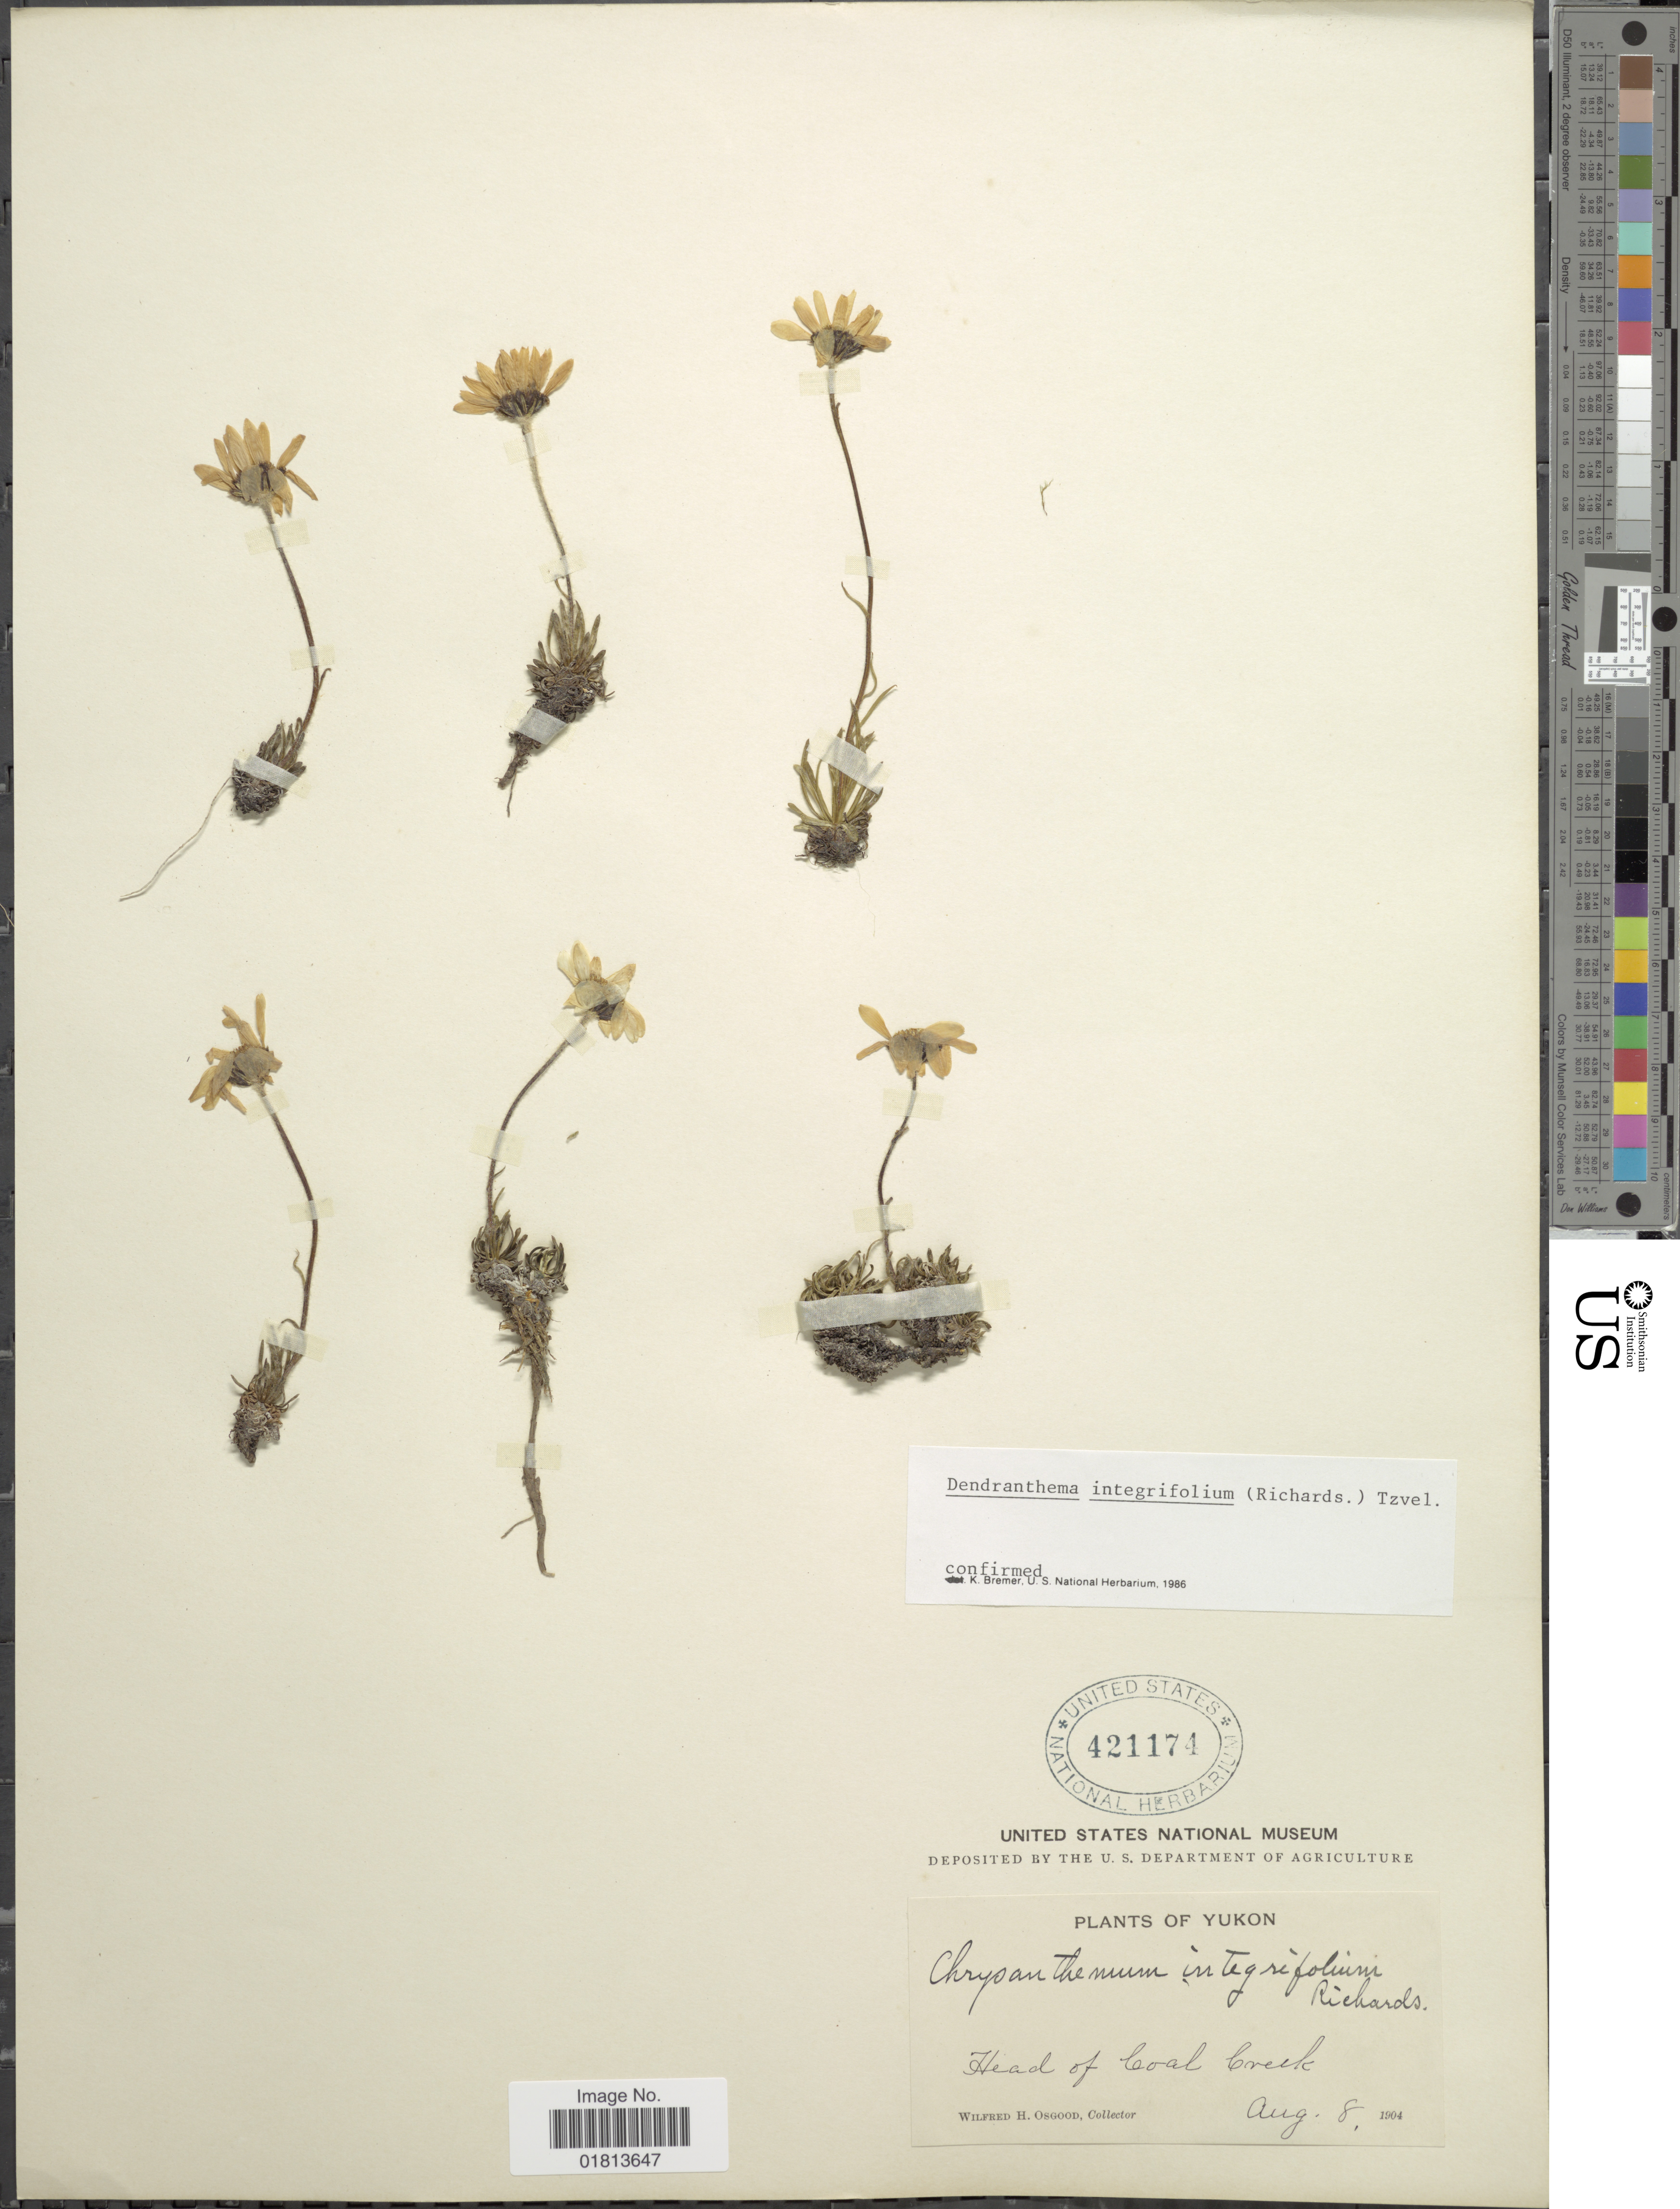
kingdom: Plantae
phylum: Tracheophyta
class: Magnoliopsida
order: Asterales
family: Asteraceae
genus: Dendranthema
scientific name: Dendranthema integrifolium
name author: (Richardson) Tzvelev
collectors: W. Osgood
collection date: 1904-08-08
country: Canada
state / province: Yukon Territory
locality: Head of Coal Creek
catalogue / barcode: US 421174